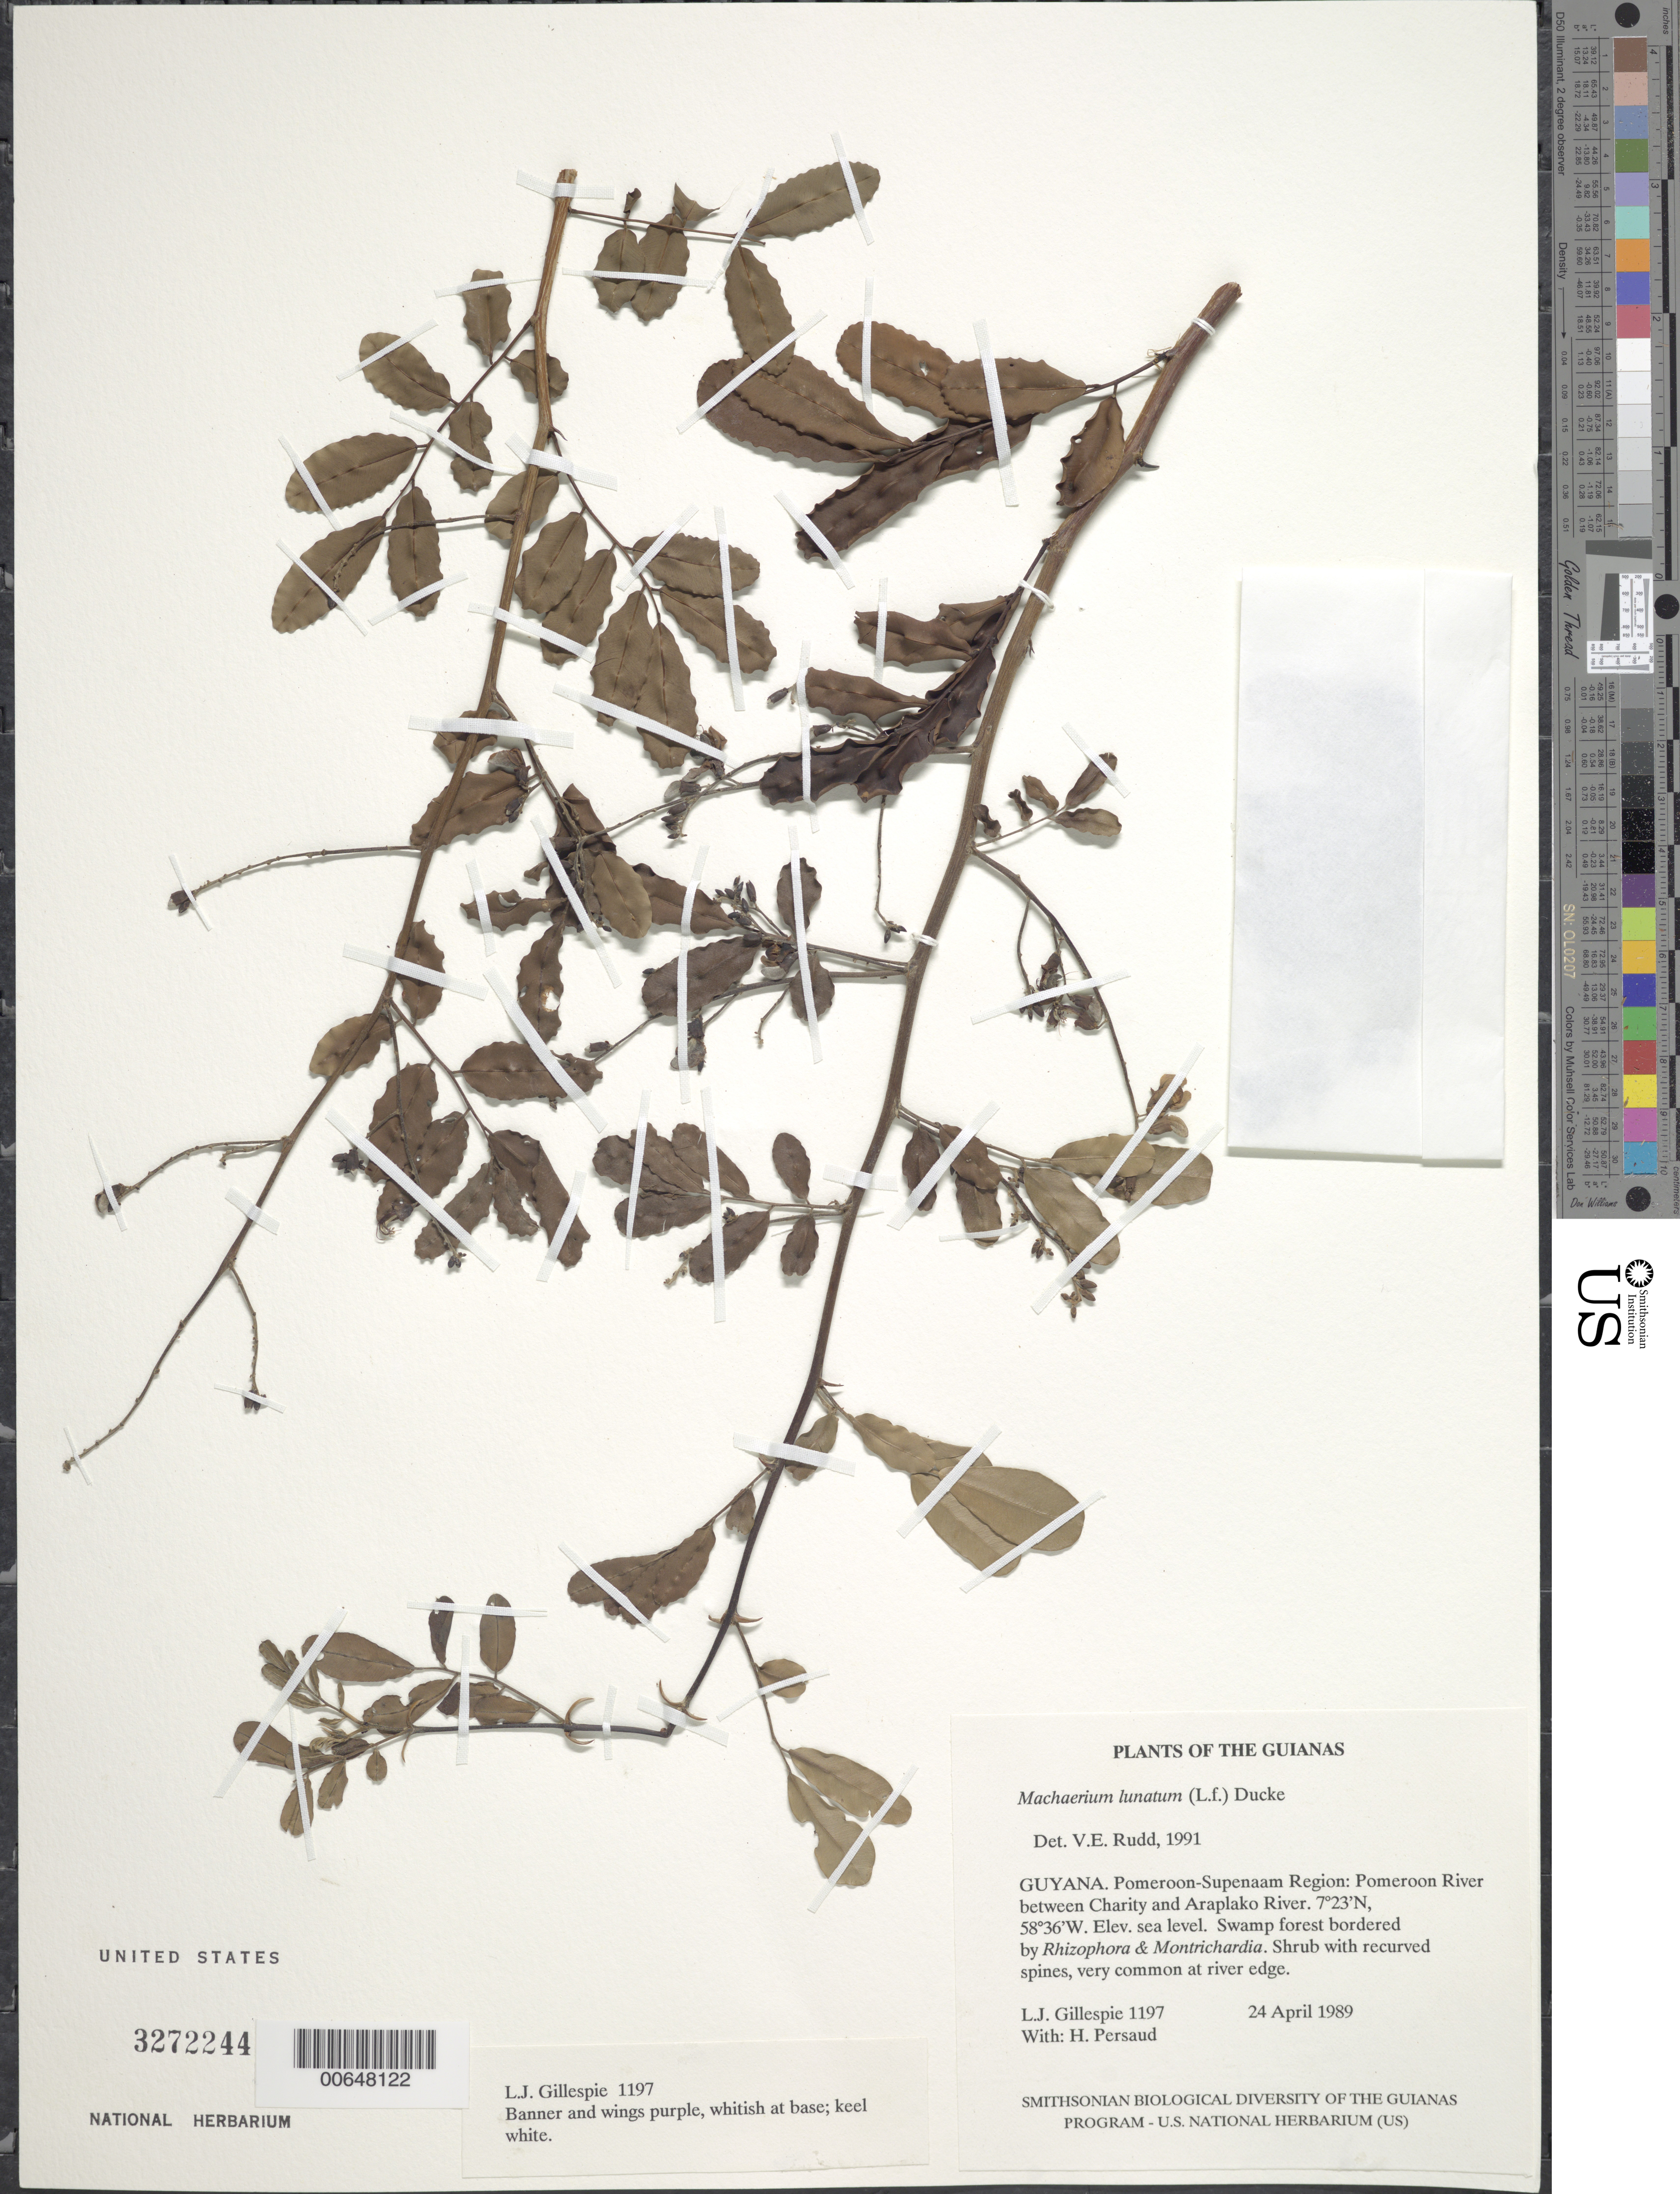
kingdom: Plantae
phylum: Tracheophyta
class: Magnoliopsida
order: Fabales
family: Fabaceae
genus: Machaerium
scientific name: Machaerium lunatum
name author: (L. f.) Ducke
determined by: Rudd, V. E.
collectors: L. J. Gillespie & H. Persaud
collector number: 1197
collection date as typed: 24 April 1989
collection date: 1989-04-24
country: Guyana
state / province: Pomeroon-Supenaam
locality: Pomeroon River between Charity and Araplako River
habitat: Swamp forest bordered by Rhizophora & Montrichardia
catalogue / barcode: US 3272244